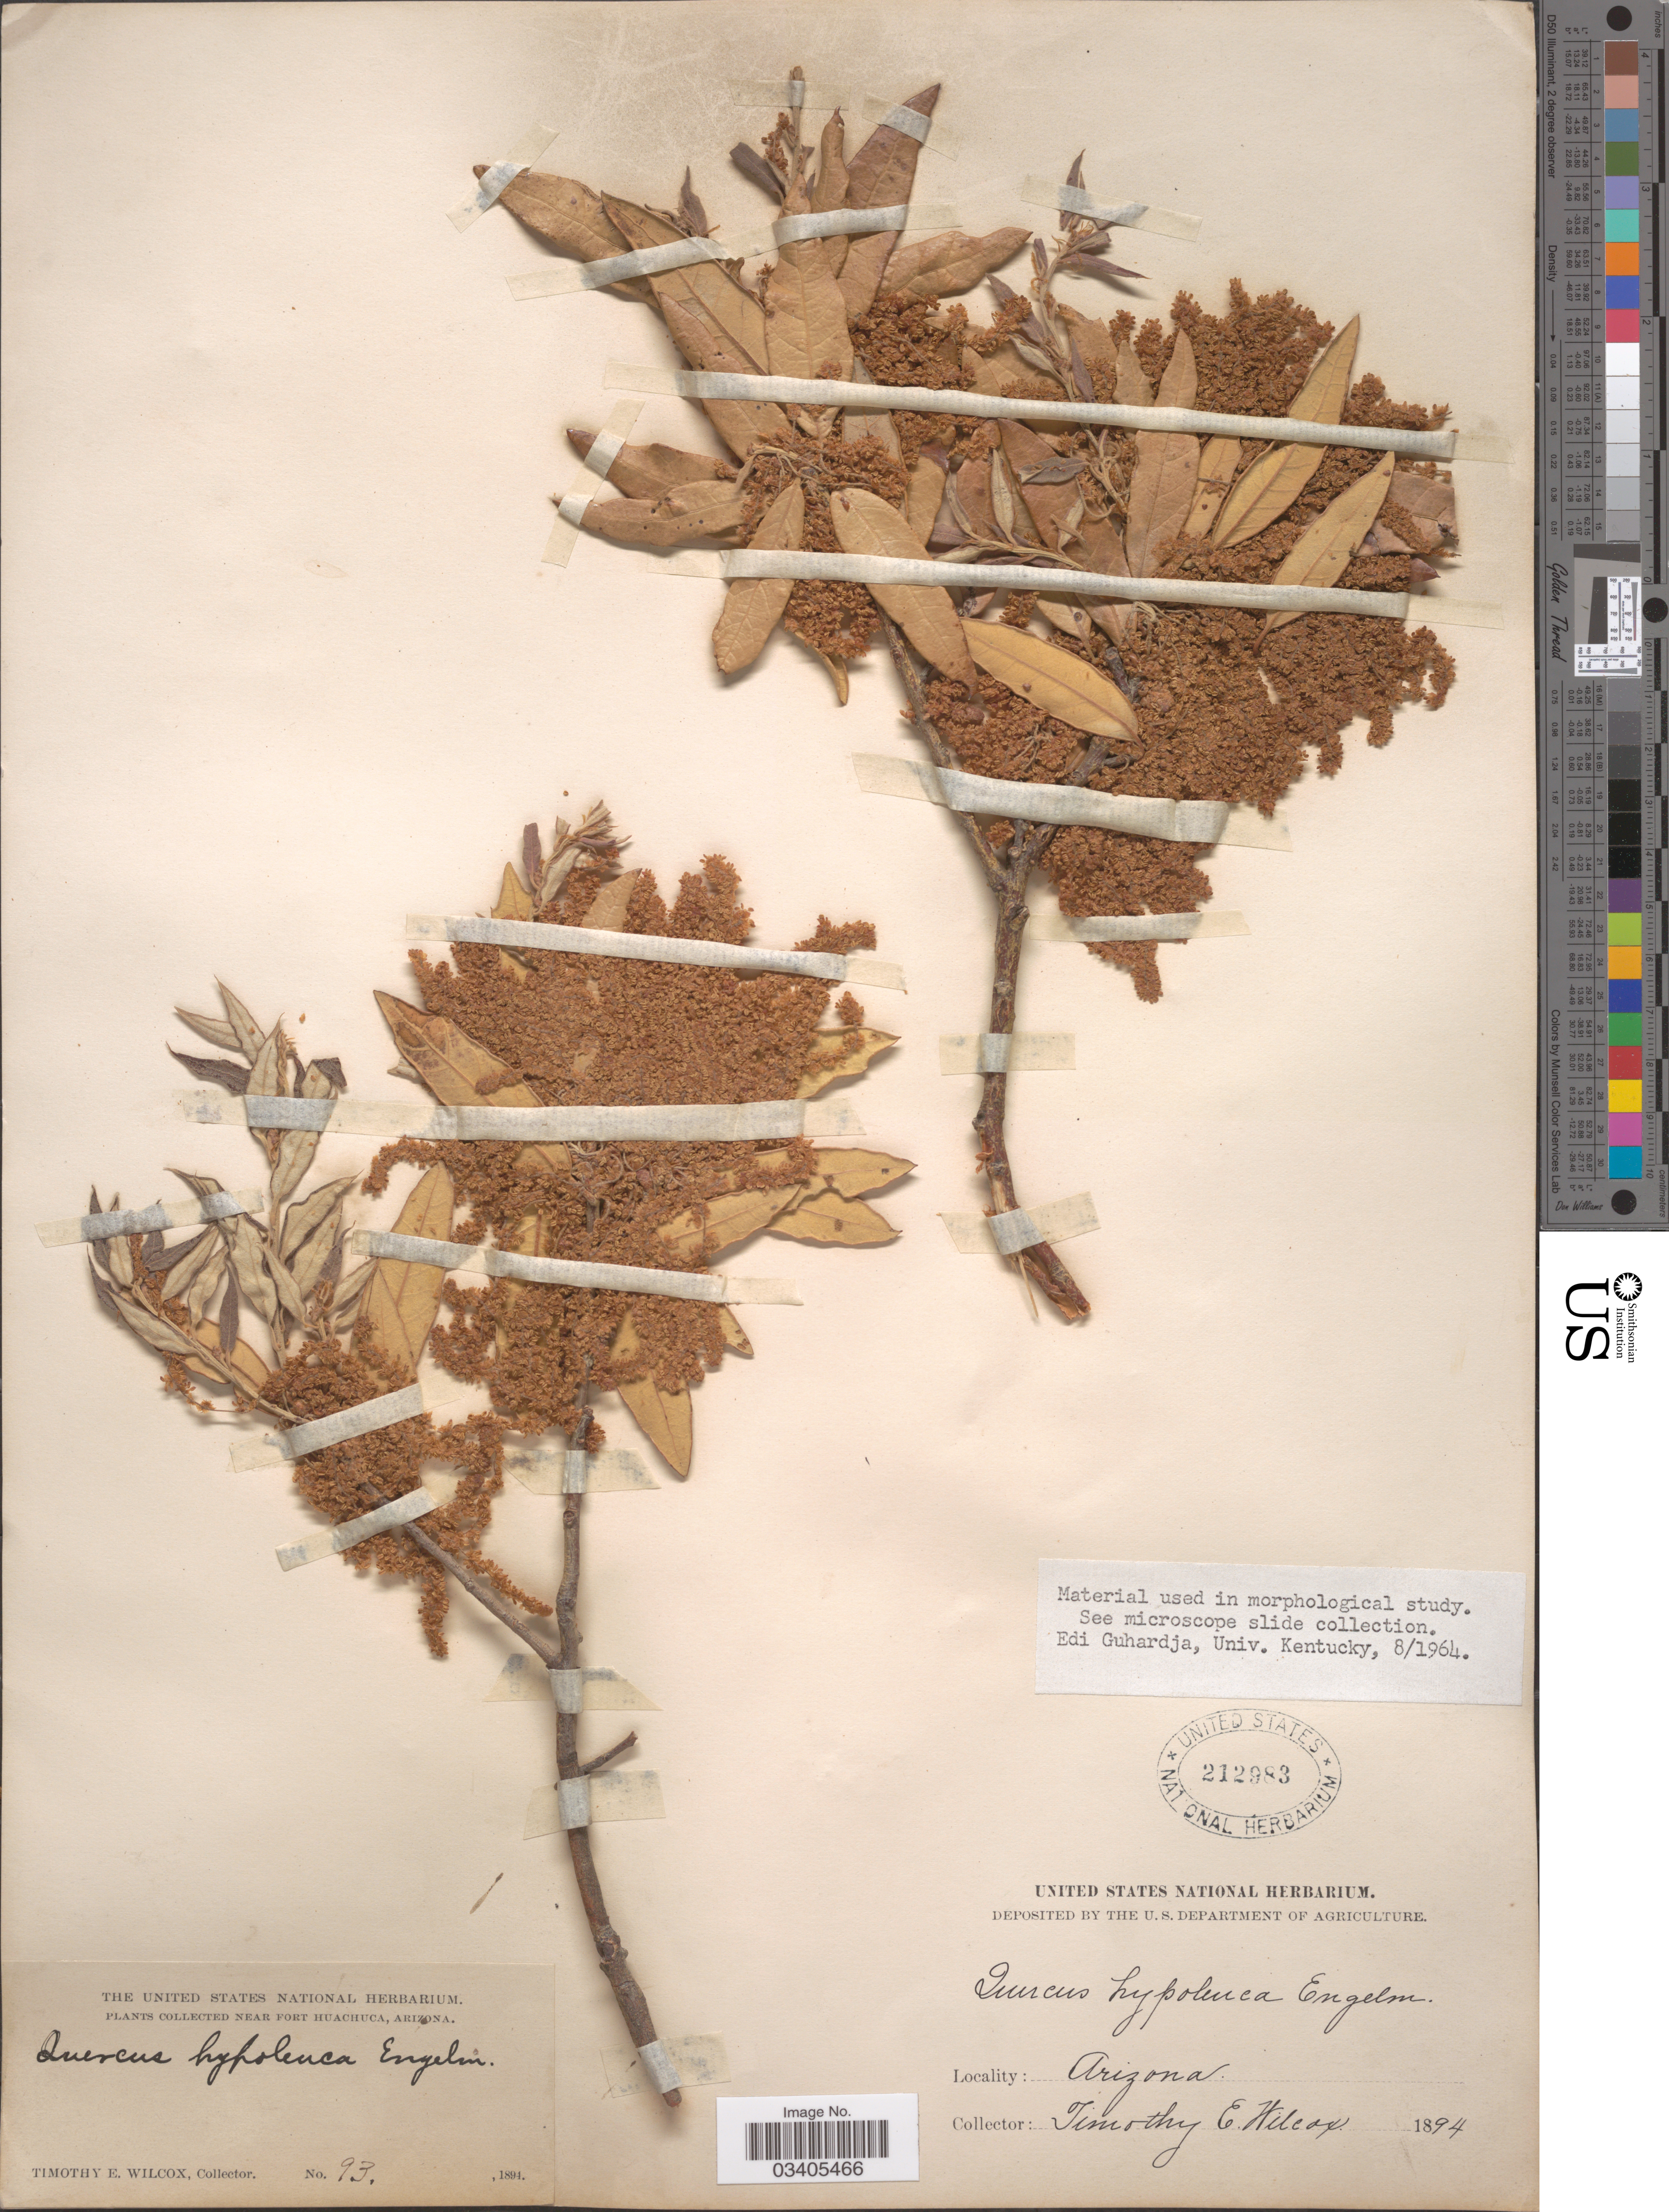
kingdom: Plantae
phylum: Tracheophyta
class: Magnoliopsida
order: Fagales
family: Fagaceae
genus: Quercus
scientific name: Quercus hypoleucoides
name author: A. Camus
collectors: T. E. Wilcox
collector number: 93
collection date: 1894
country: United States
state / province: Arizona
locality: Near Fort Huachuca.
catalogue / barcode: US 212983